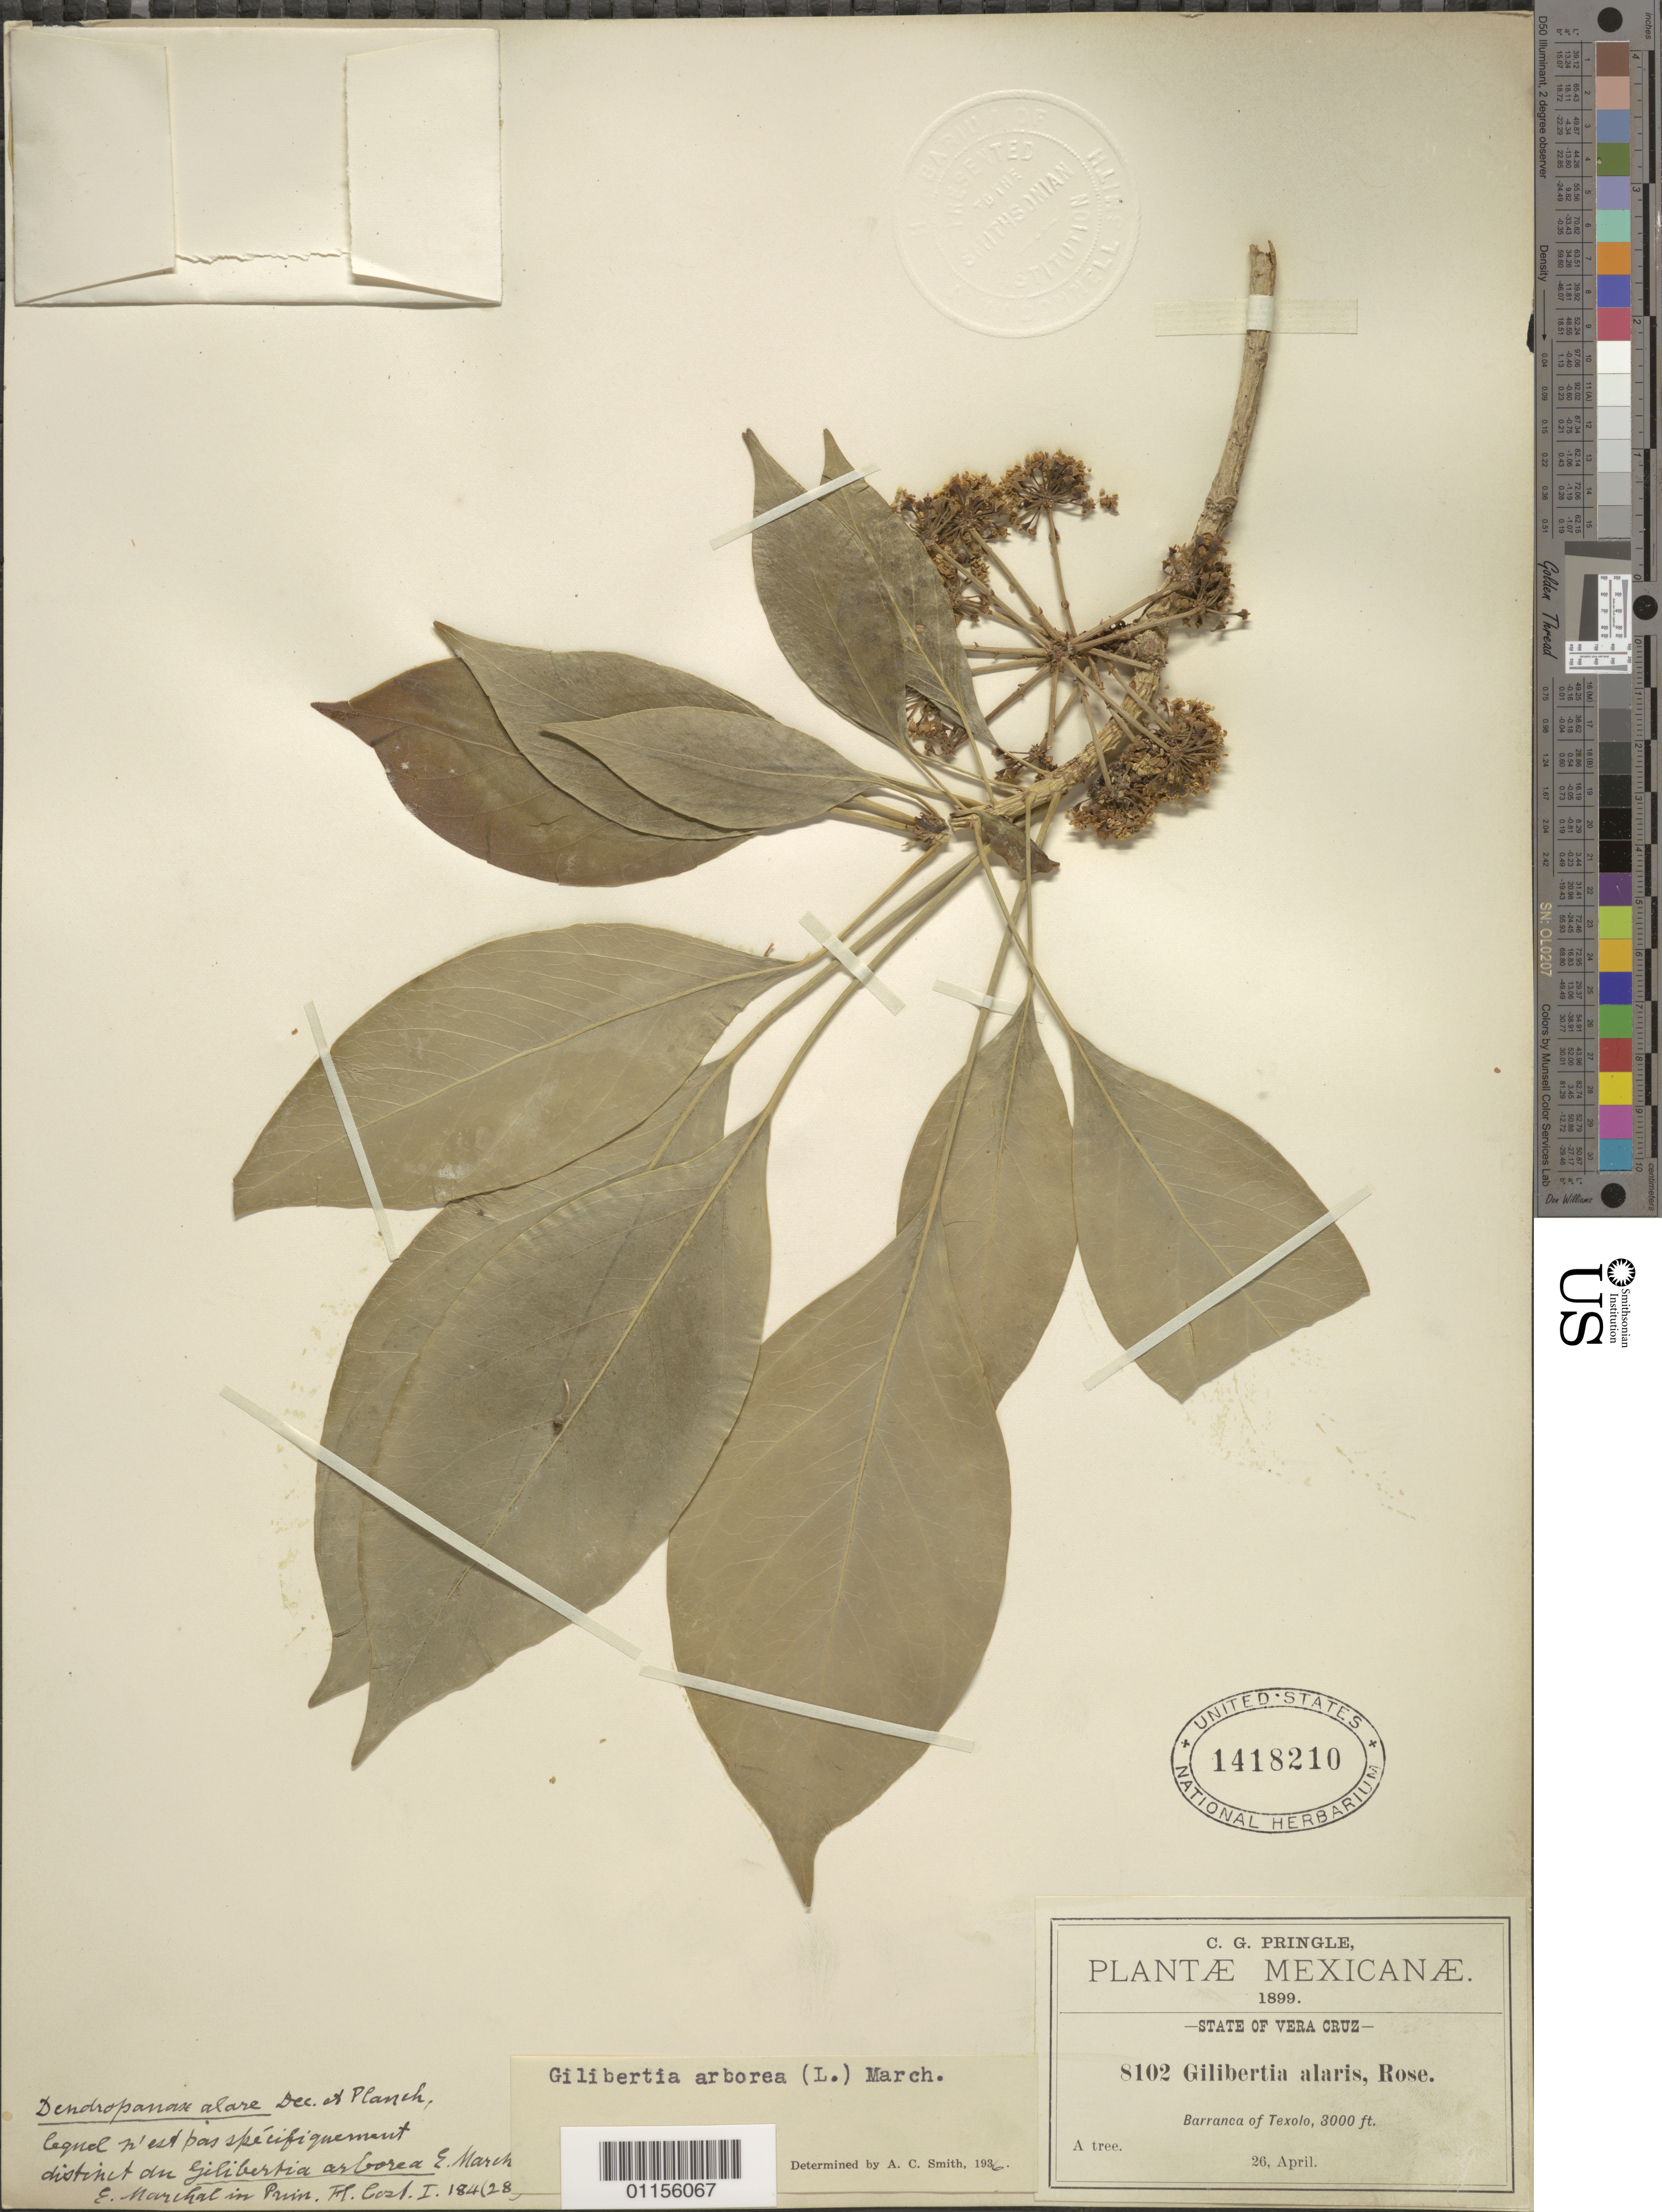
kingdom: Plantae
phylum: Tracheophyta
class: Magnoliopsida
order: Apiales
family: Araliaceae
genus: Dendropanax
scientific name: Dendropanax arboreus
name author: (L.) Decne. & Planch.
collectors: C. G. Pringle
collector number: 8102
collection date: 1899-04-26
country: Mexico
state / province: Veracruz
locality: Barranca of Texolo.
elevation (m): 914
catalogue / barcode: US 1418210